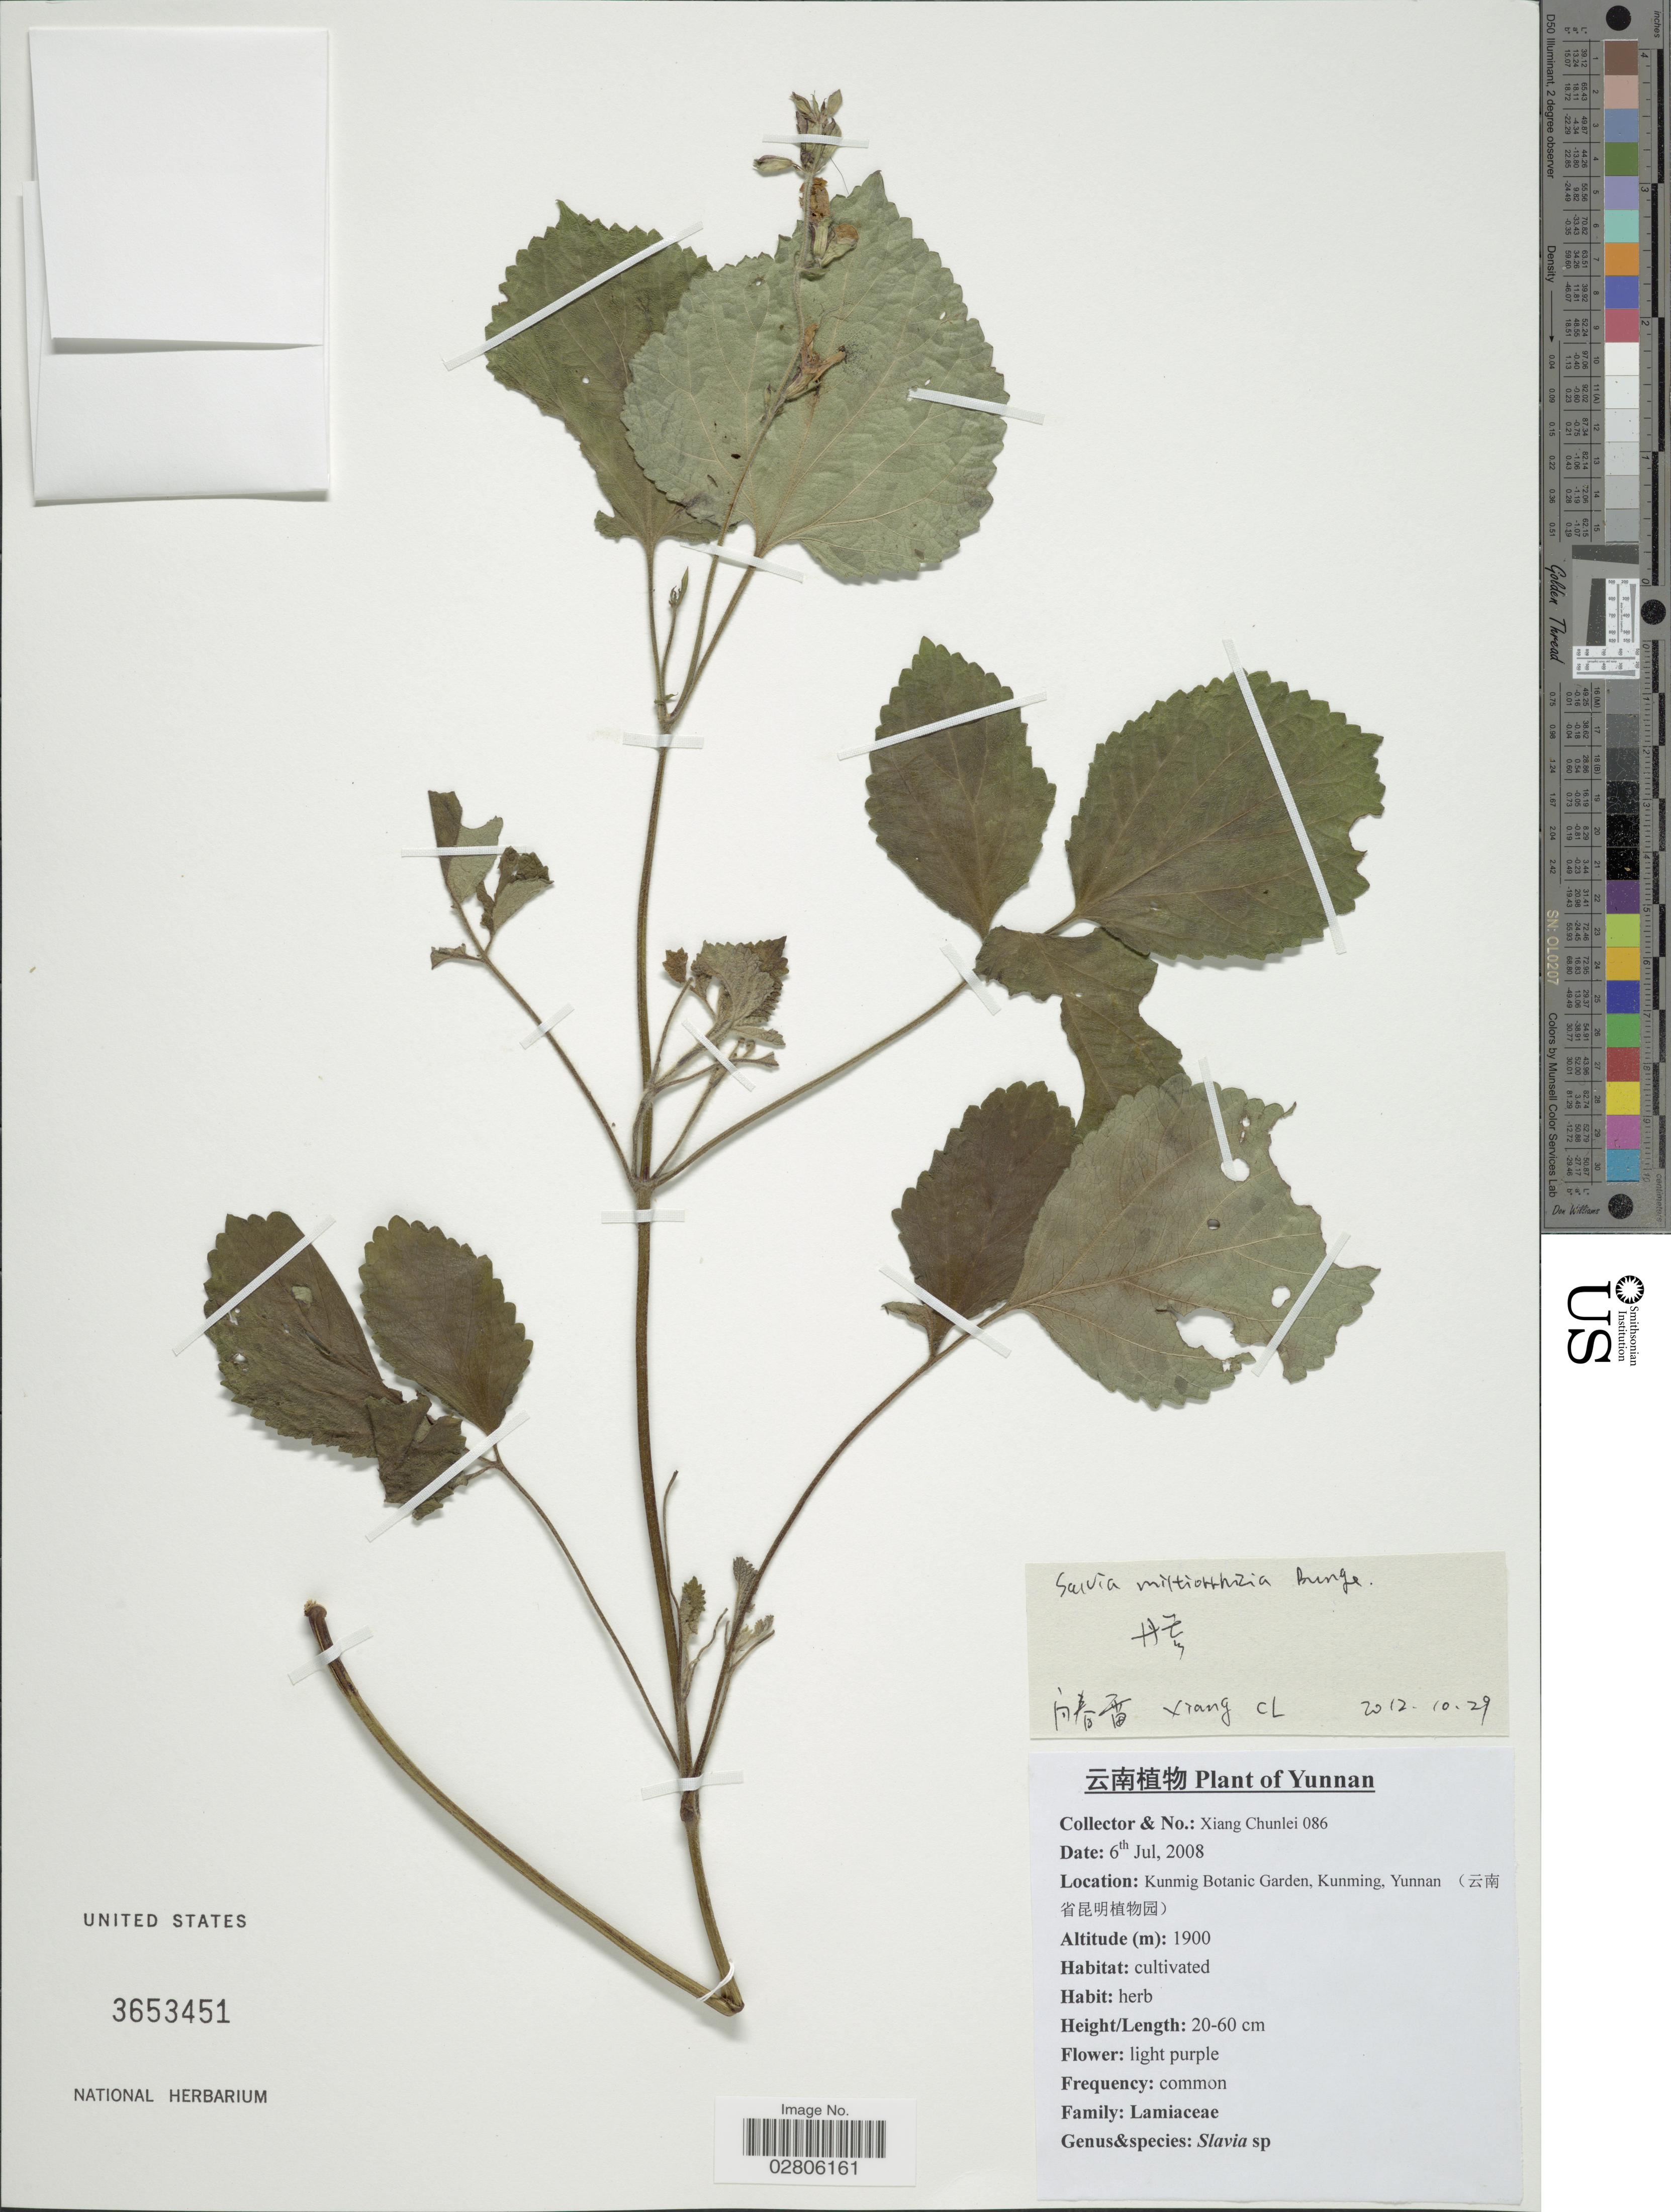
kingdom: Plantae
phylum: Tracheophyta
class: Magnoliopsida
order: Lamiales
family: Lamiaceae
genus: Salvia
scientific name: Salvia miltiorrhiza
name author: Bunge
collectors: X. Chunlei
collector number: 086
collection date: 2008-07-06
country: China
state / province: Yunnan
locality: Kunmig Botanic Garden, Kunmig, Yunnan (X).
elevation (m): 1900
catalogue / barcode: US 3653451